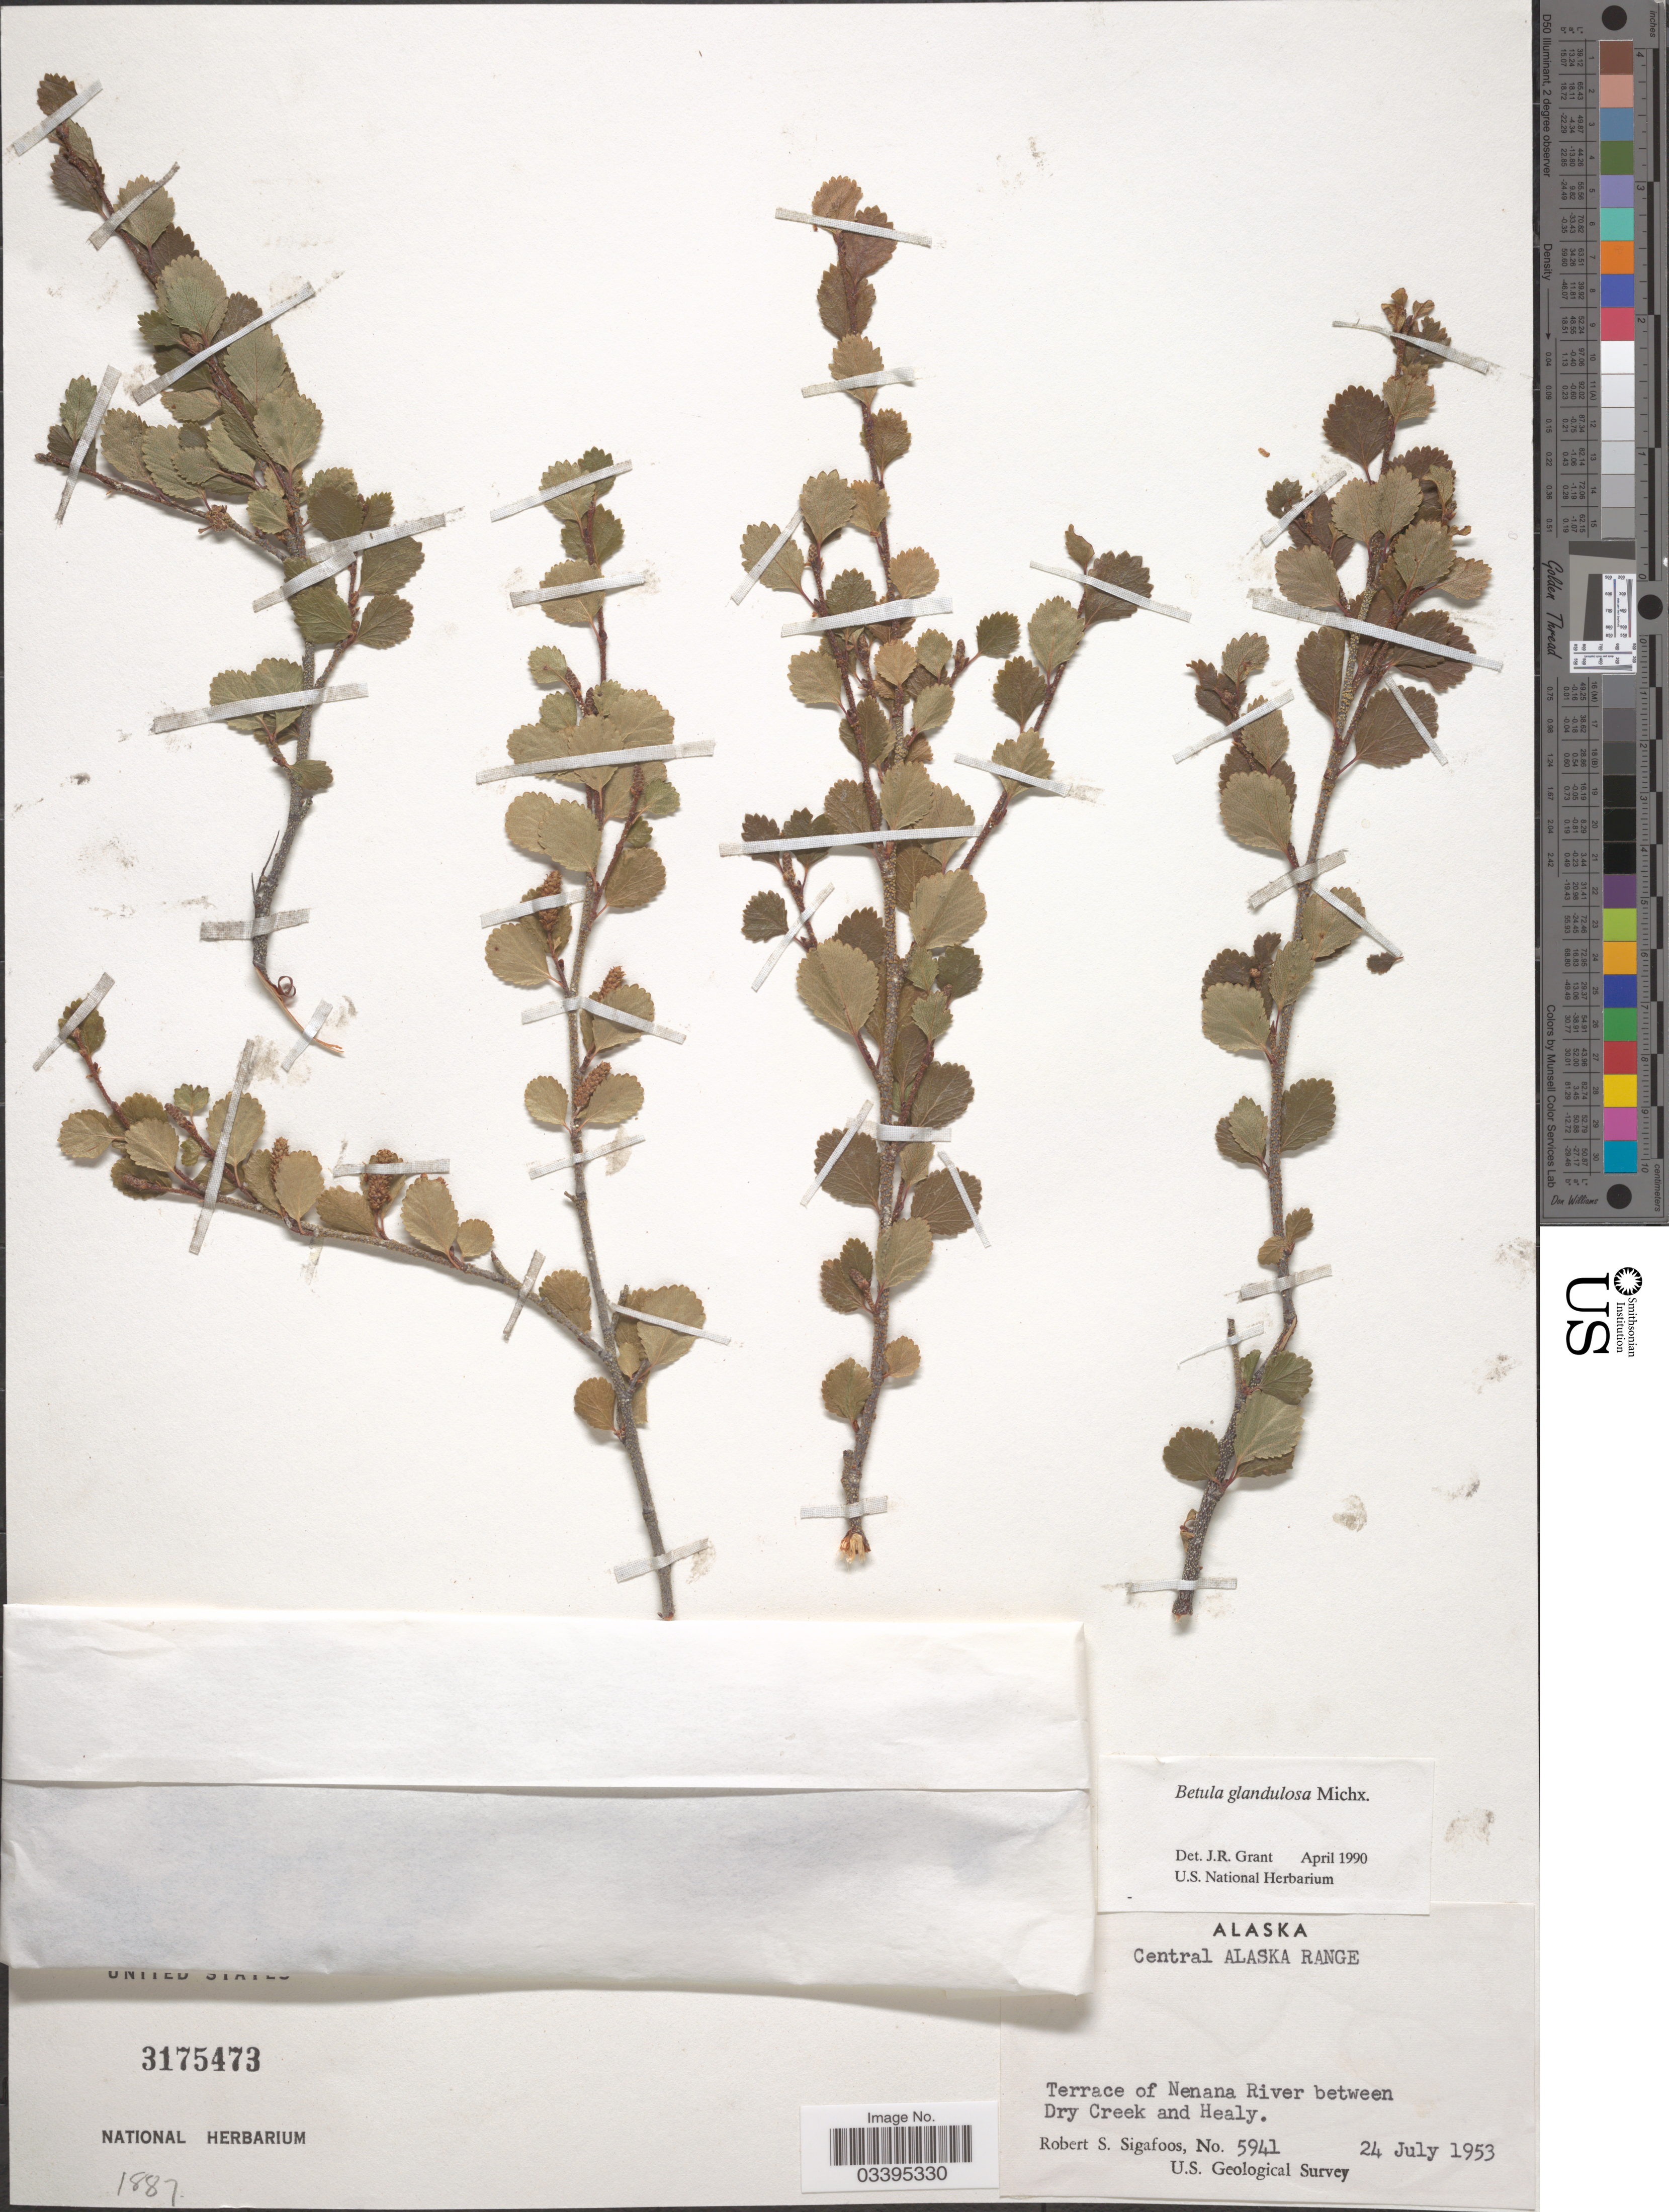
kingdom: Plantae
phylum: Tracheophyta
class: Magnoliopsida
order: Fagales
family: Betulaceae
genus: Betula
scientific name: Betula glandulosa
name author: Michx.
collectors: R. Sigafoos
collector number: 5941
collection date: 1953-07-24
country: United States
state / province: Alaska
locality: Central Alaska Range. Terrace of Nenana River between Dry Creek and Healy.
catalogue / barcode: US 3175473